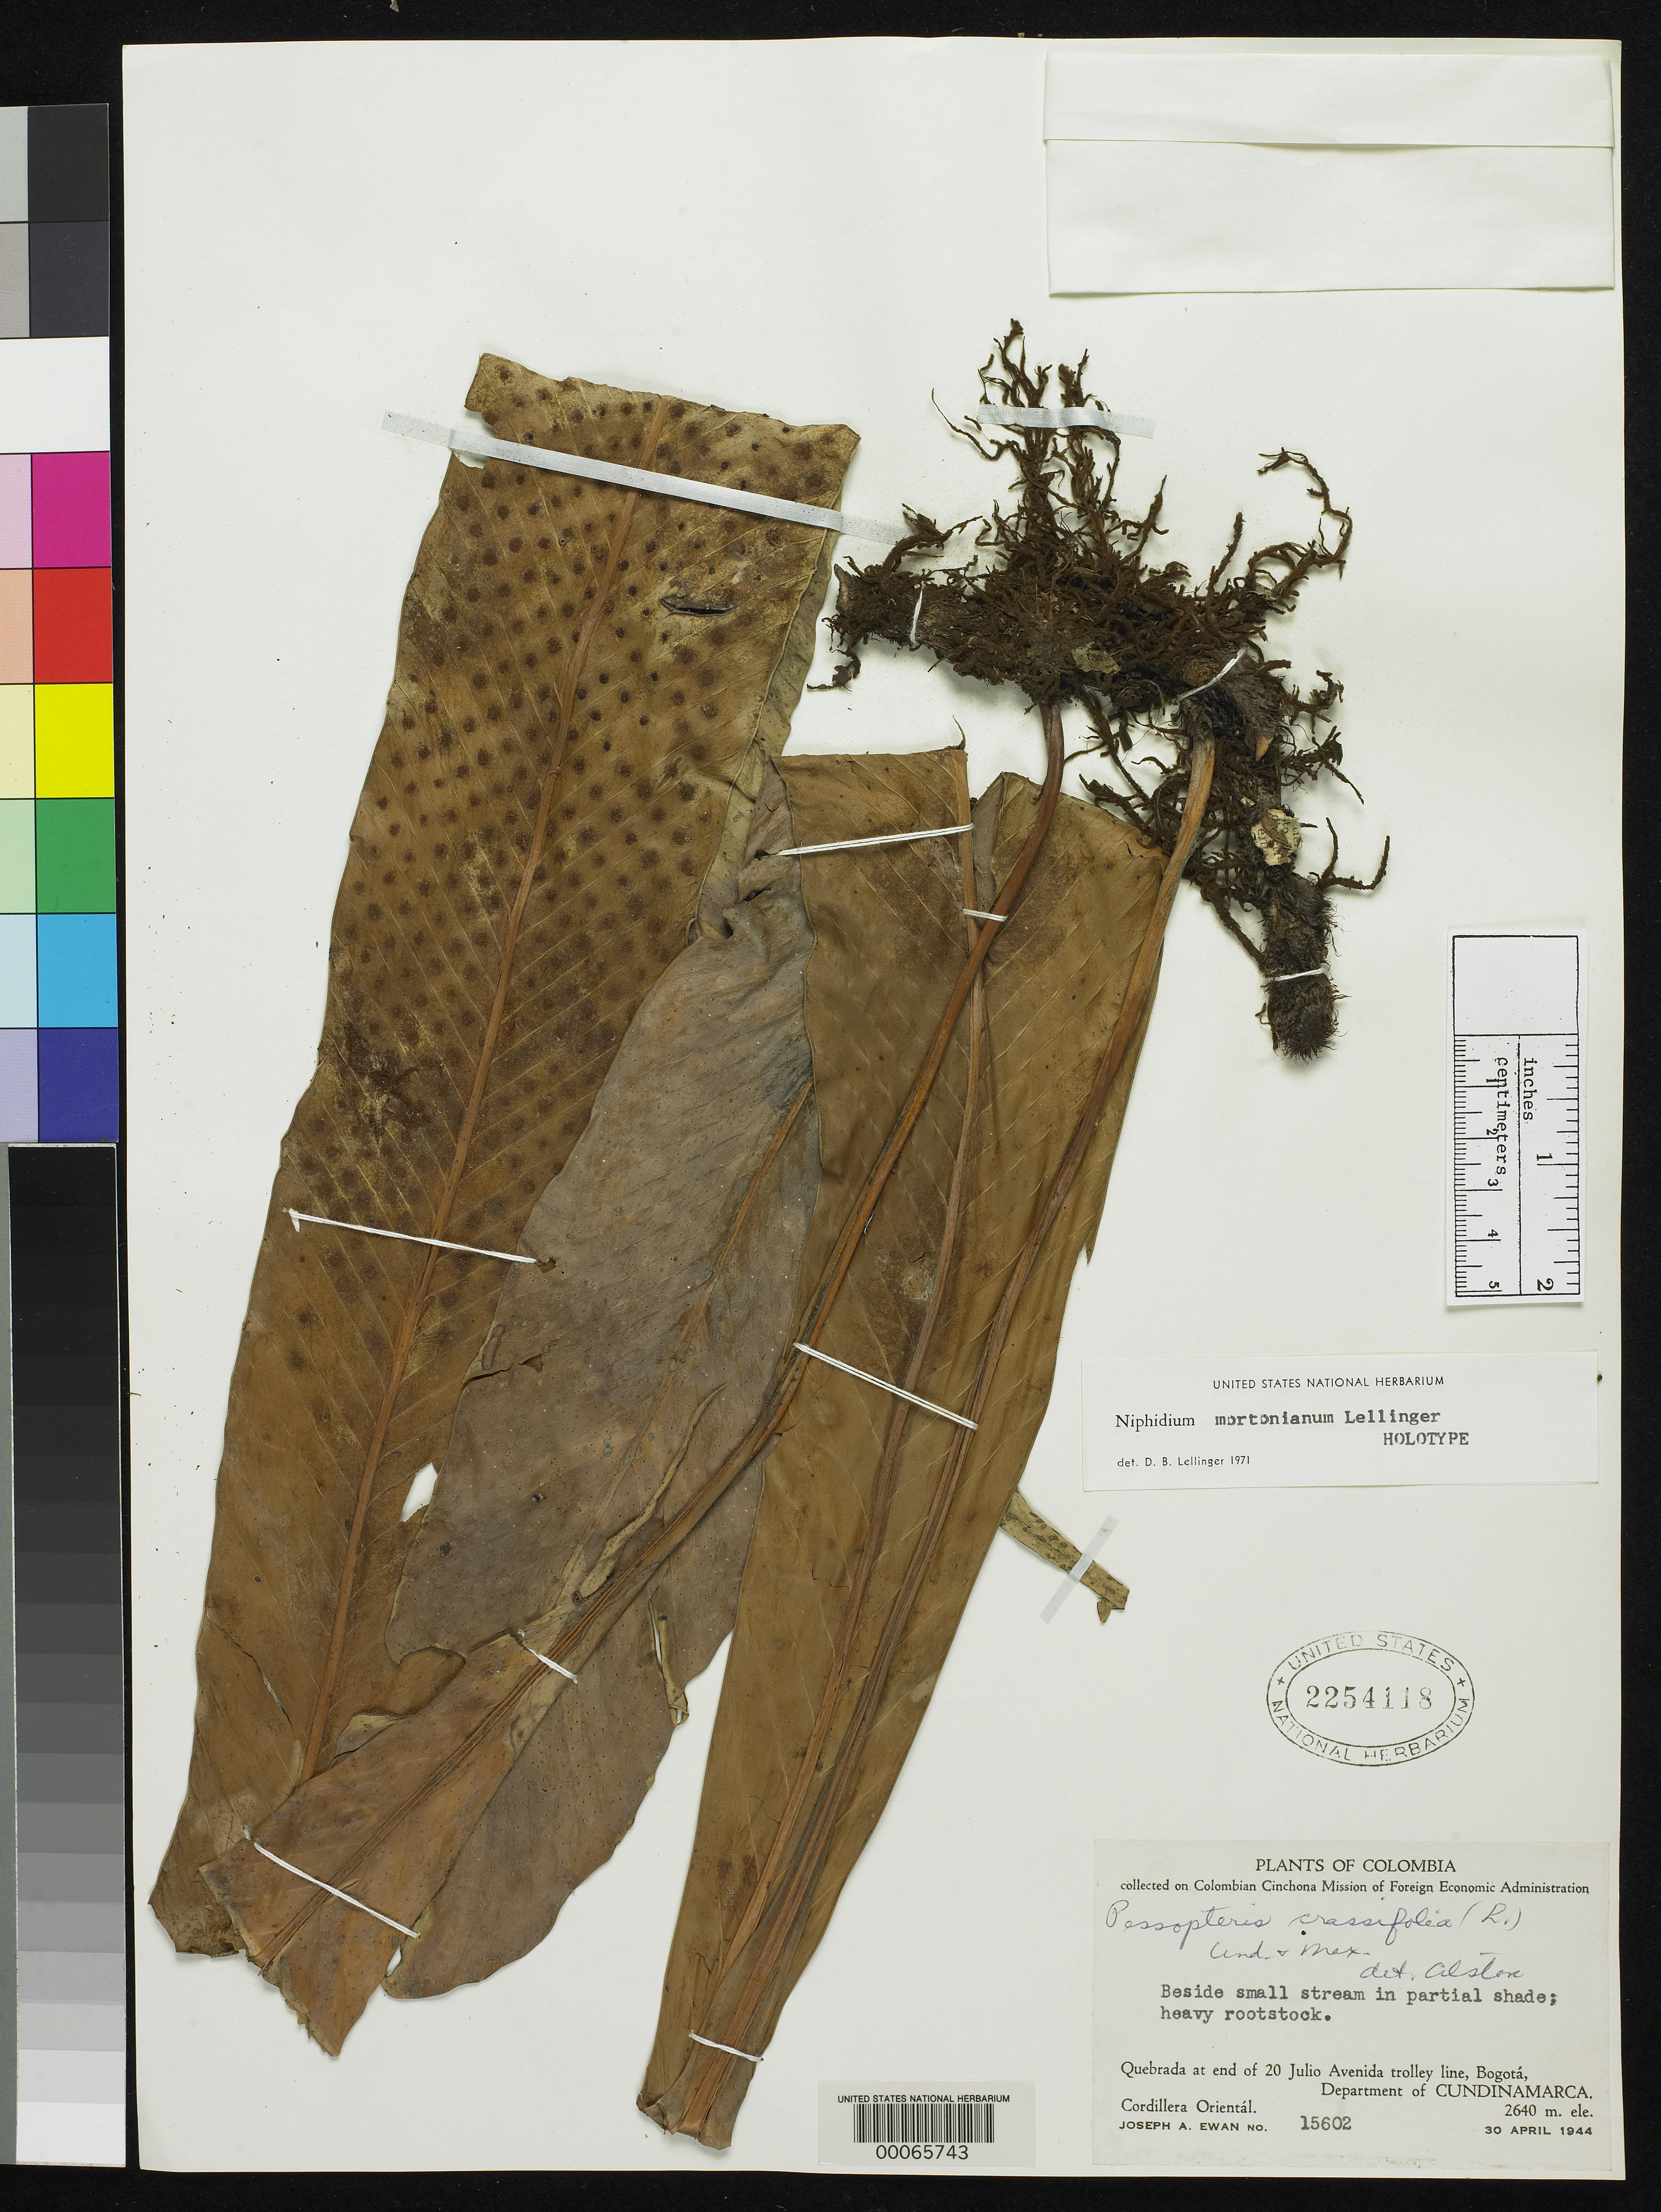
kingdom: Plantae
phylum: Tracheophyta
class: Polypodiopsida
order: Polypodiales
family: Polypodiaceae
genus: Niphidium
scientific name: Niphidium mortonianum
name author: Lellinger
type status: Holotype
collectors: J. A. Ewan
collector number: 15602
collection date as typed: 30 Apr 1944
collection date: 1944-04-30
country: Colombia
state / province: Cundinamarca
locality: Quebrada at end of Avenida 20 Julio.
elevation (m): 2640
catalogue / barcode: US 2254118